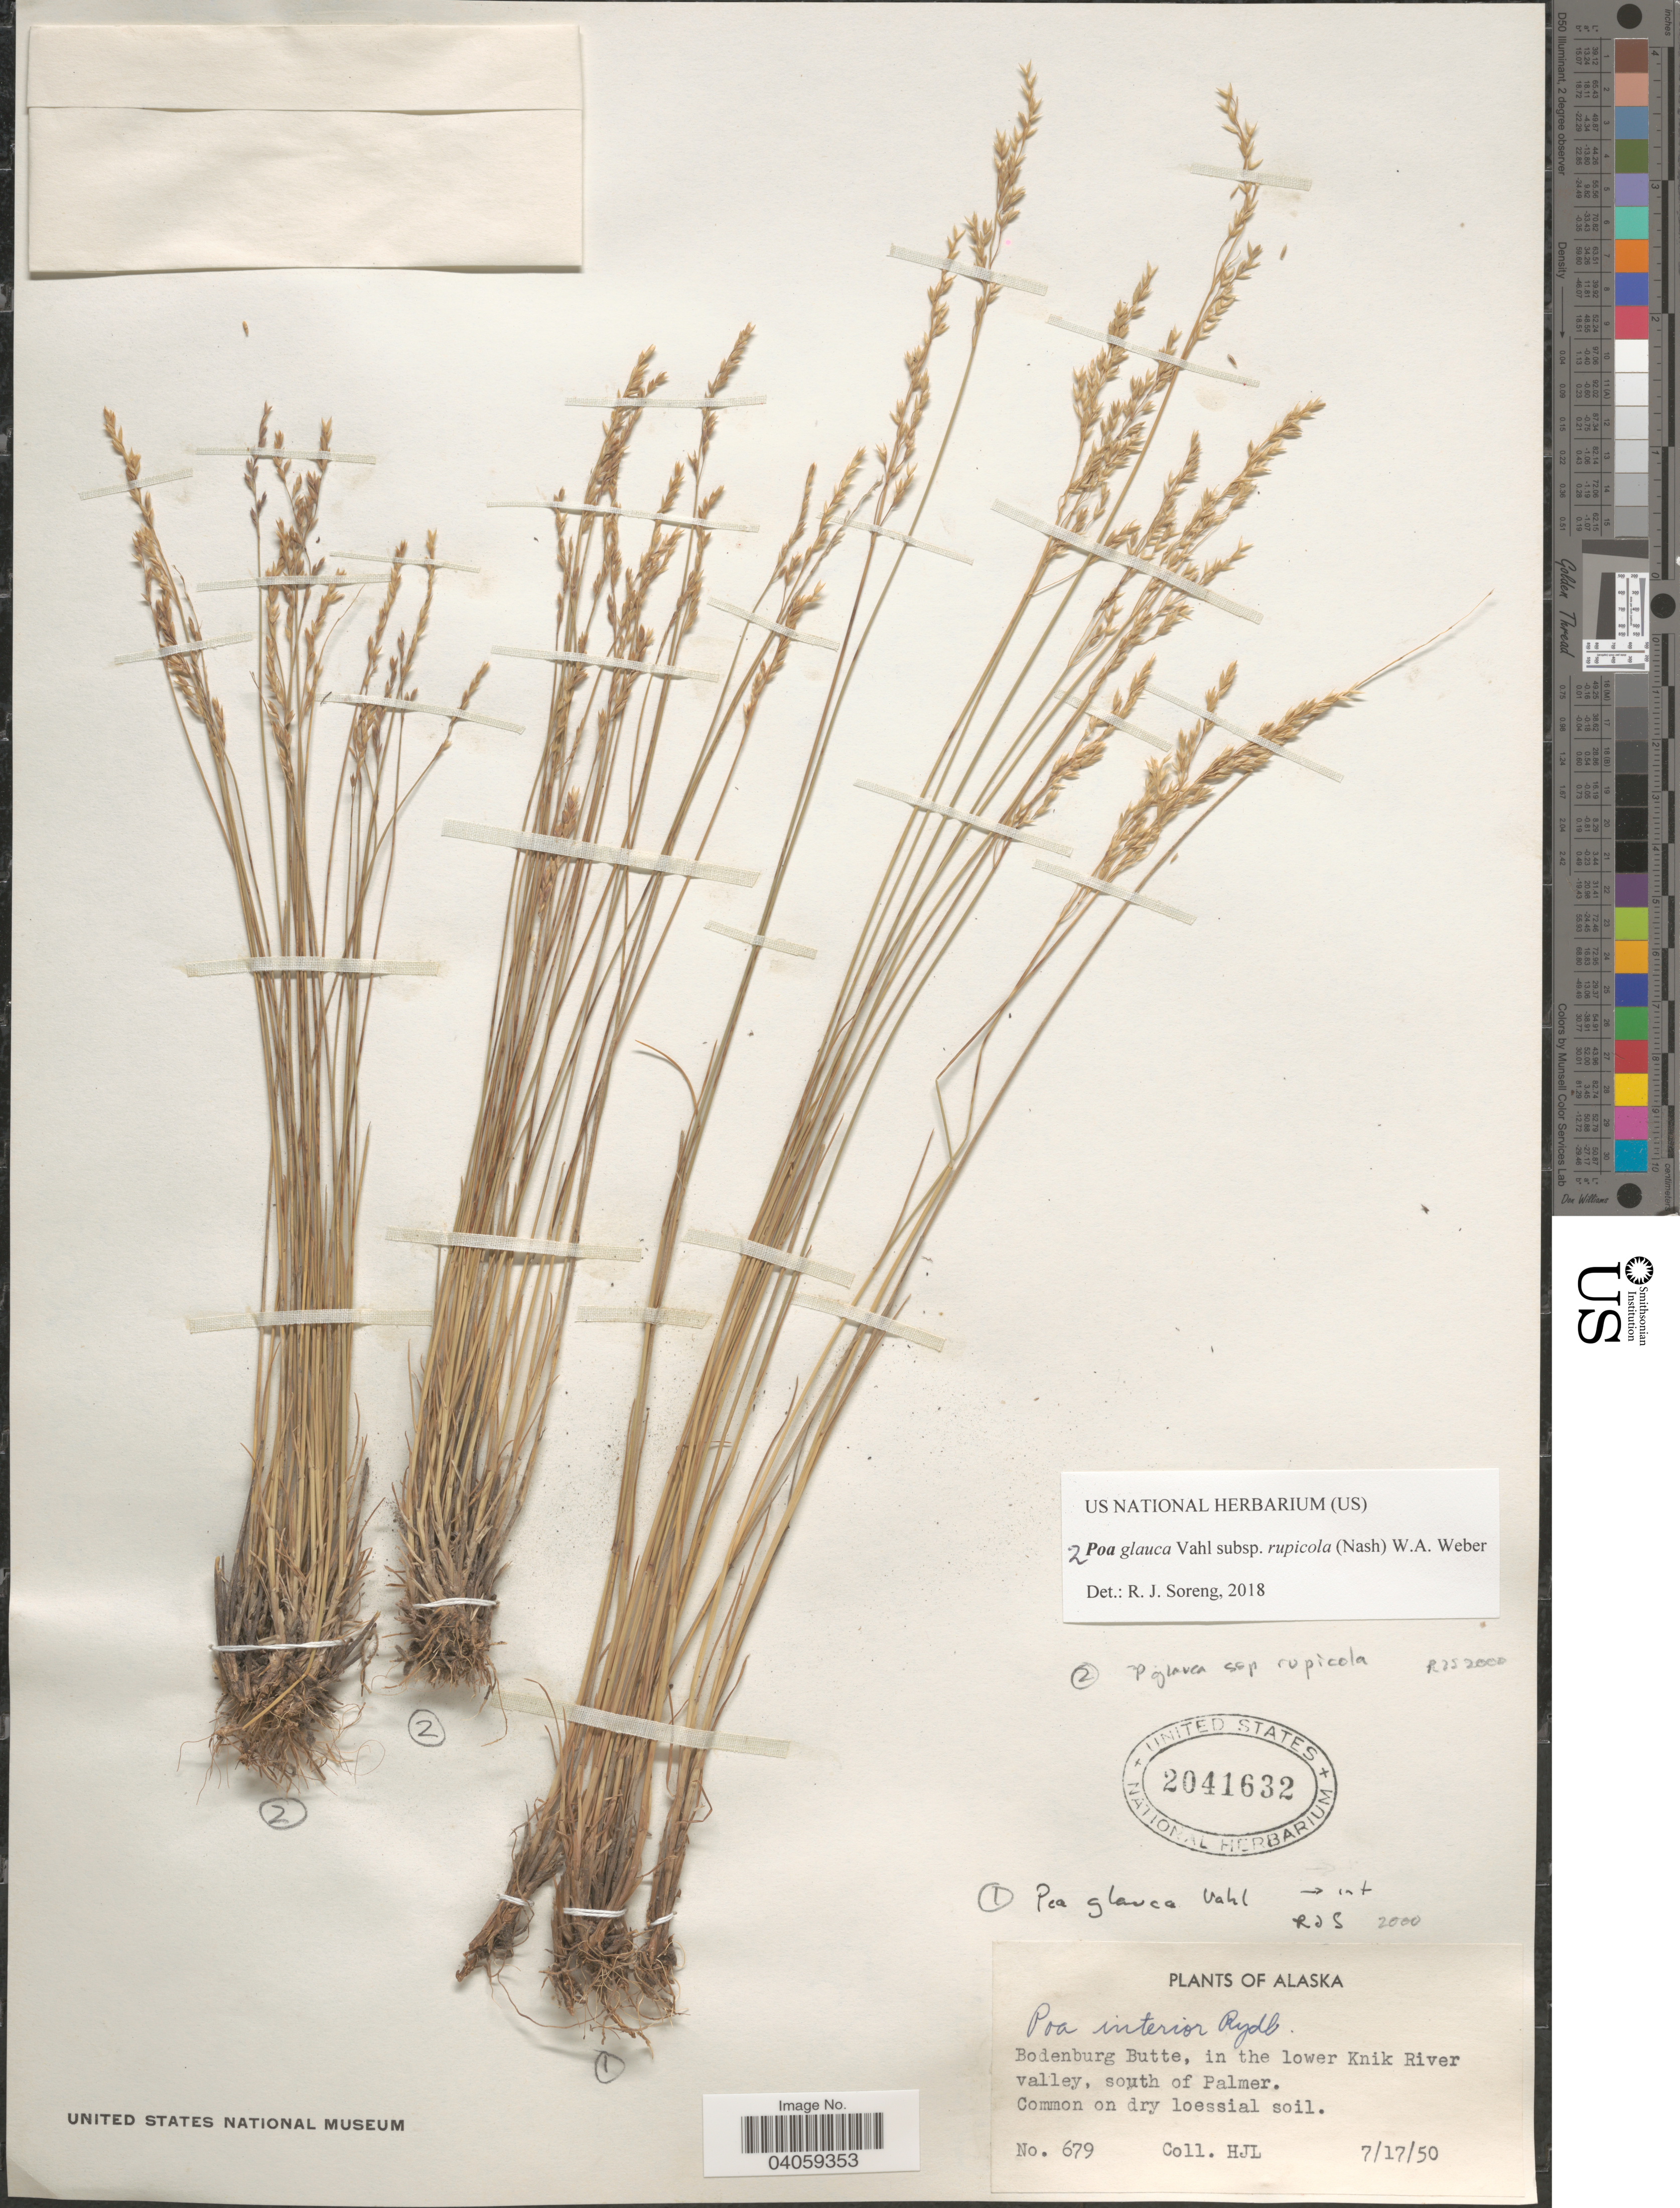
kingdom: Plantae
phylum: Tracheophyta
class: Liliopsida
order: Poales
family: Poaceae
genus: Poa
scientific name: Poa glauca subsp. rupicola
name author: (Nash) W.A. Weber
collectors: H. J. L.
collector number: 679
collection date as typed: Transcribed d/m/y: 17/7/50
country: United States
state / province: Alaska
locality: Bodenburg Butte, in the lower Knik River valley, south of Palmer.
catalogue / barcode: US 2041632